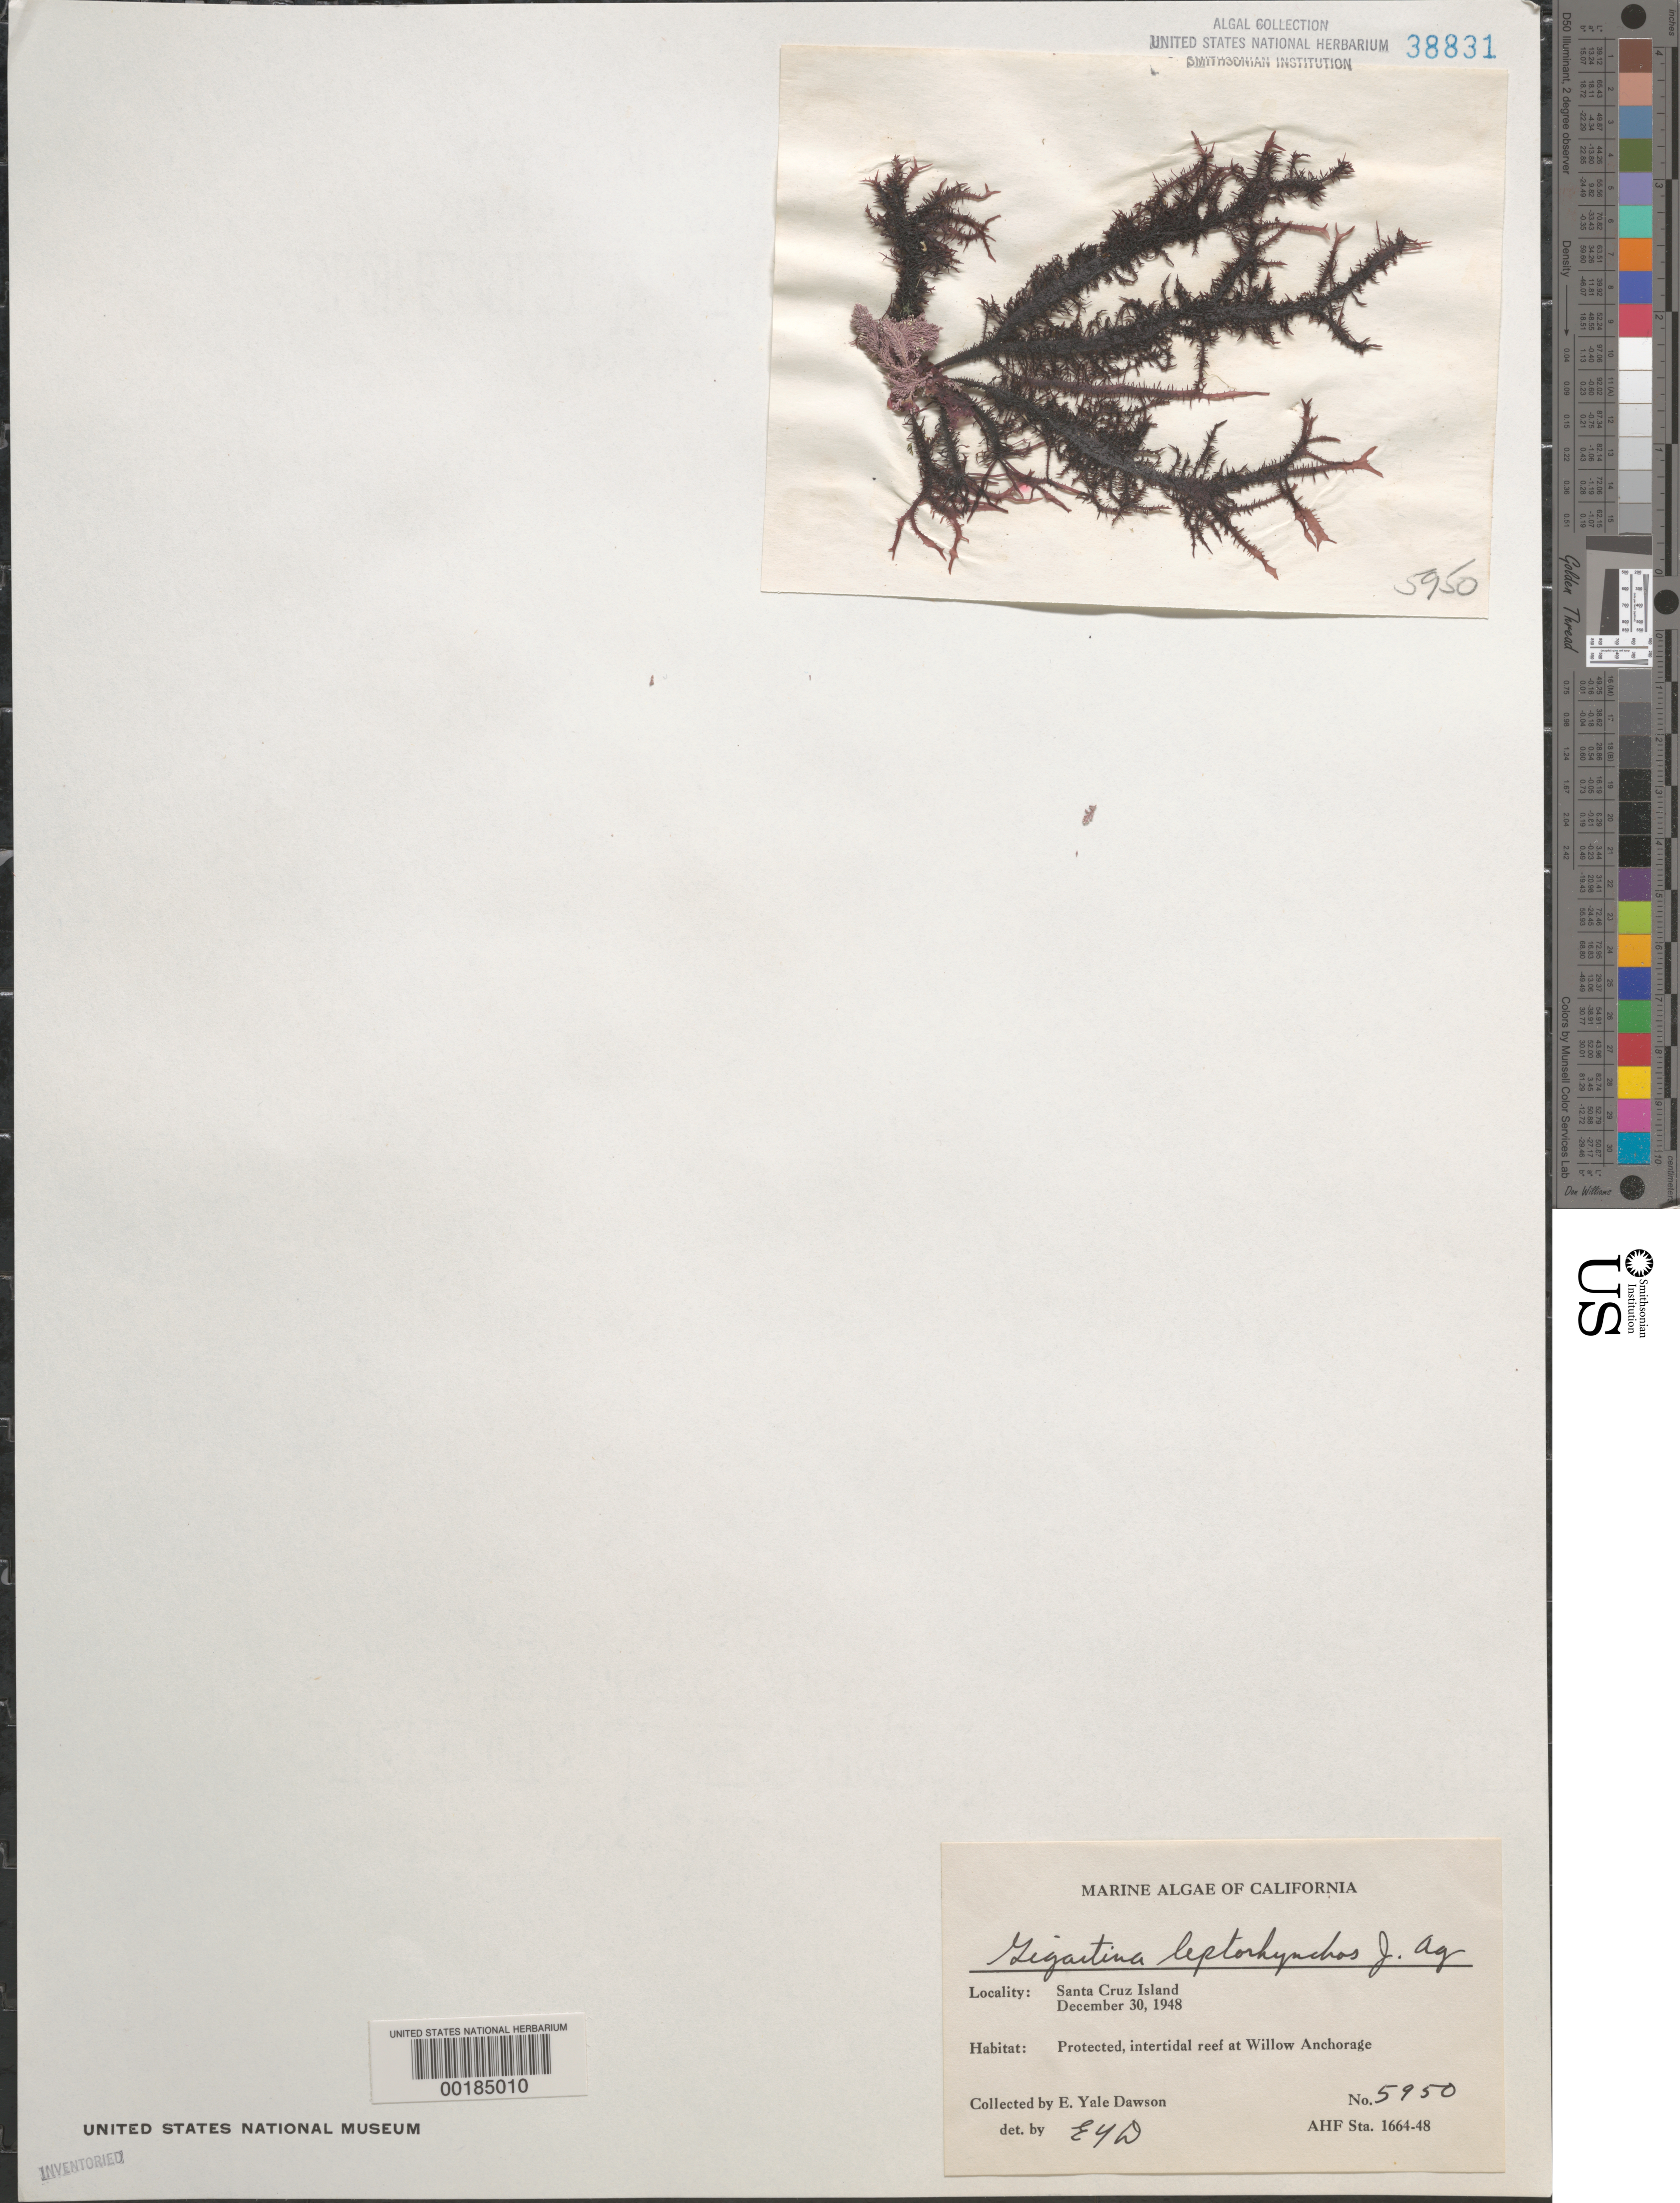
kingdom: Plantae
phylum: Rhodophyta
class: Florideophyceae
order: Gigartinales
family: Gigartinaceae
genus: Mazzaella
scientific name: Mazzaella leptorhynchos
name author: (J. Agardh) Leister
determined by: Algae name updating Project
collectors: E. Y. Dawson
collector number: EYD 5950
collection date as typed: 30 Dec 1948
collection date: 1948-12-30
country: United States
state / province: California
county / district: Santa Barbara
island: Santa Cruz Island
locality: Willow Anchorage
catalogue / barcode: US 38831